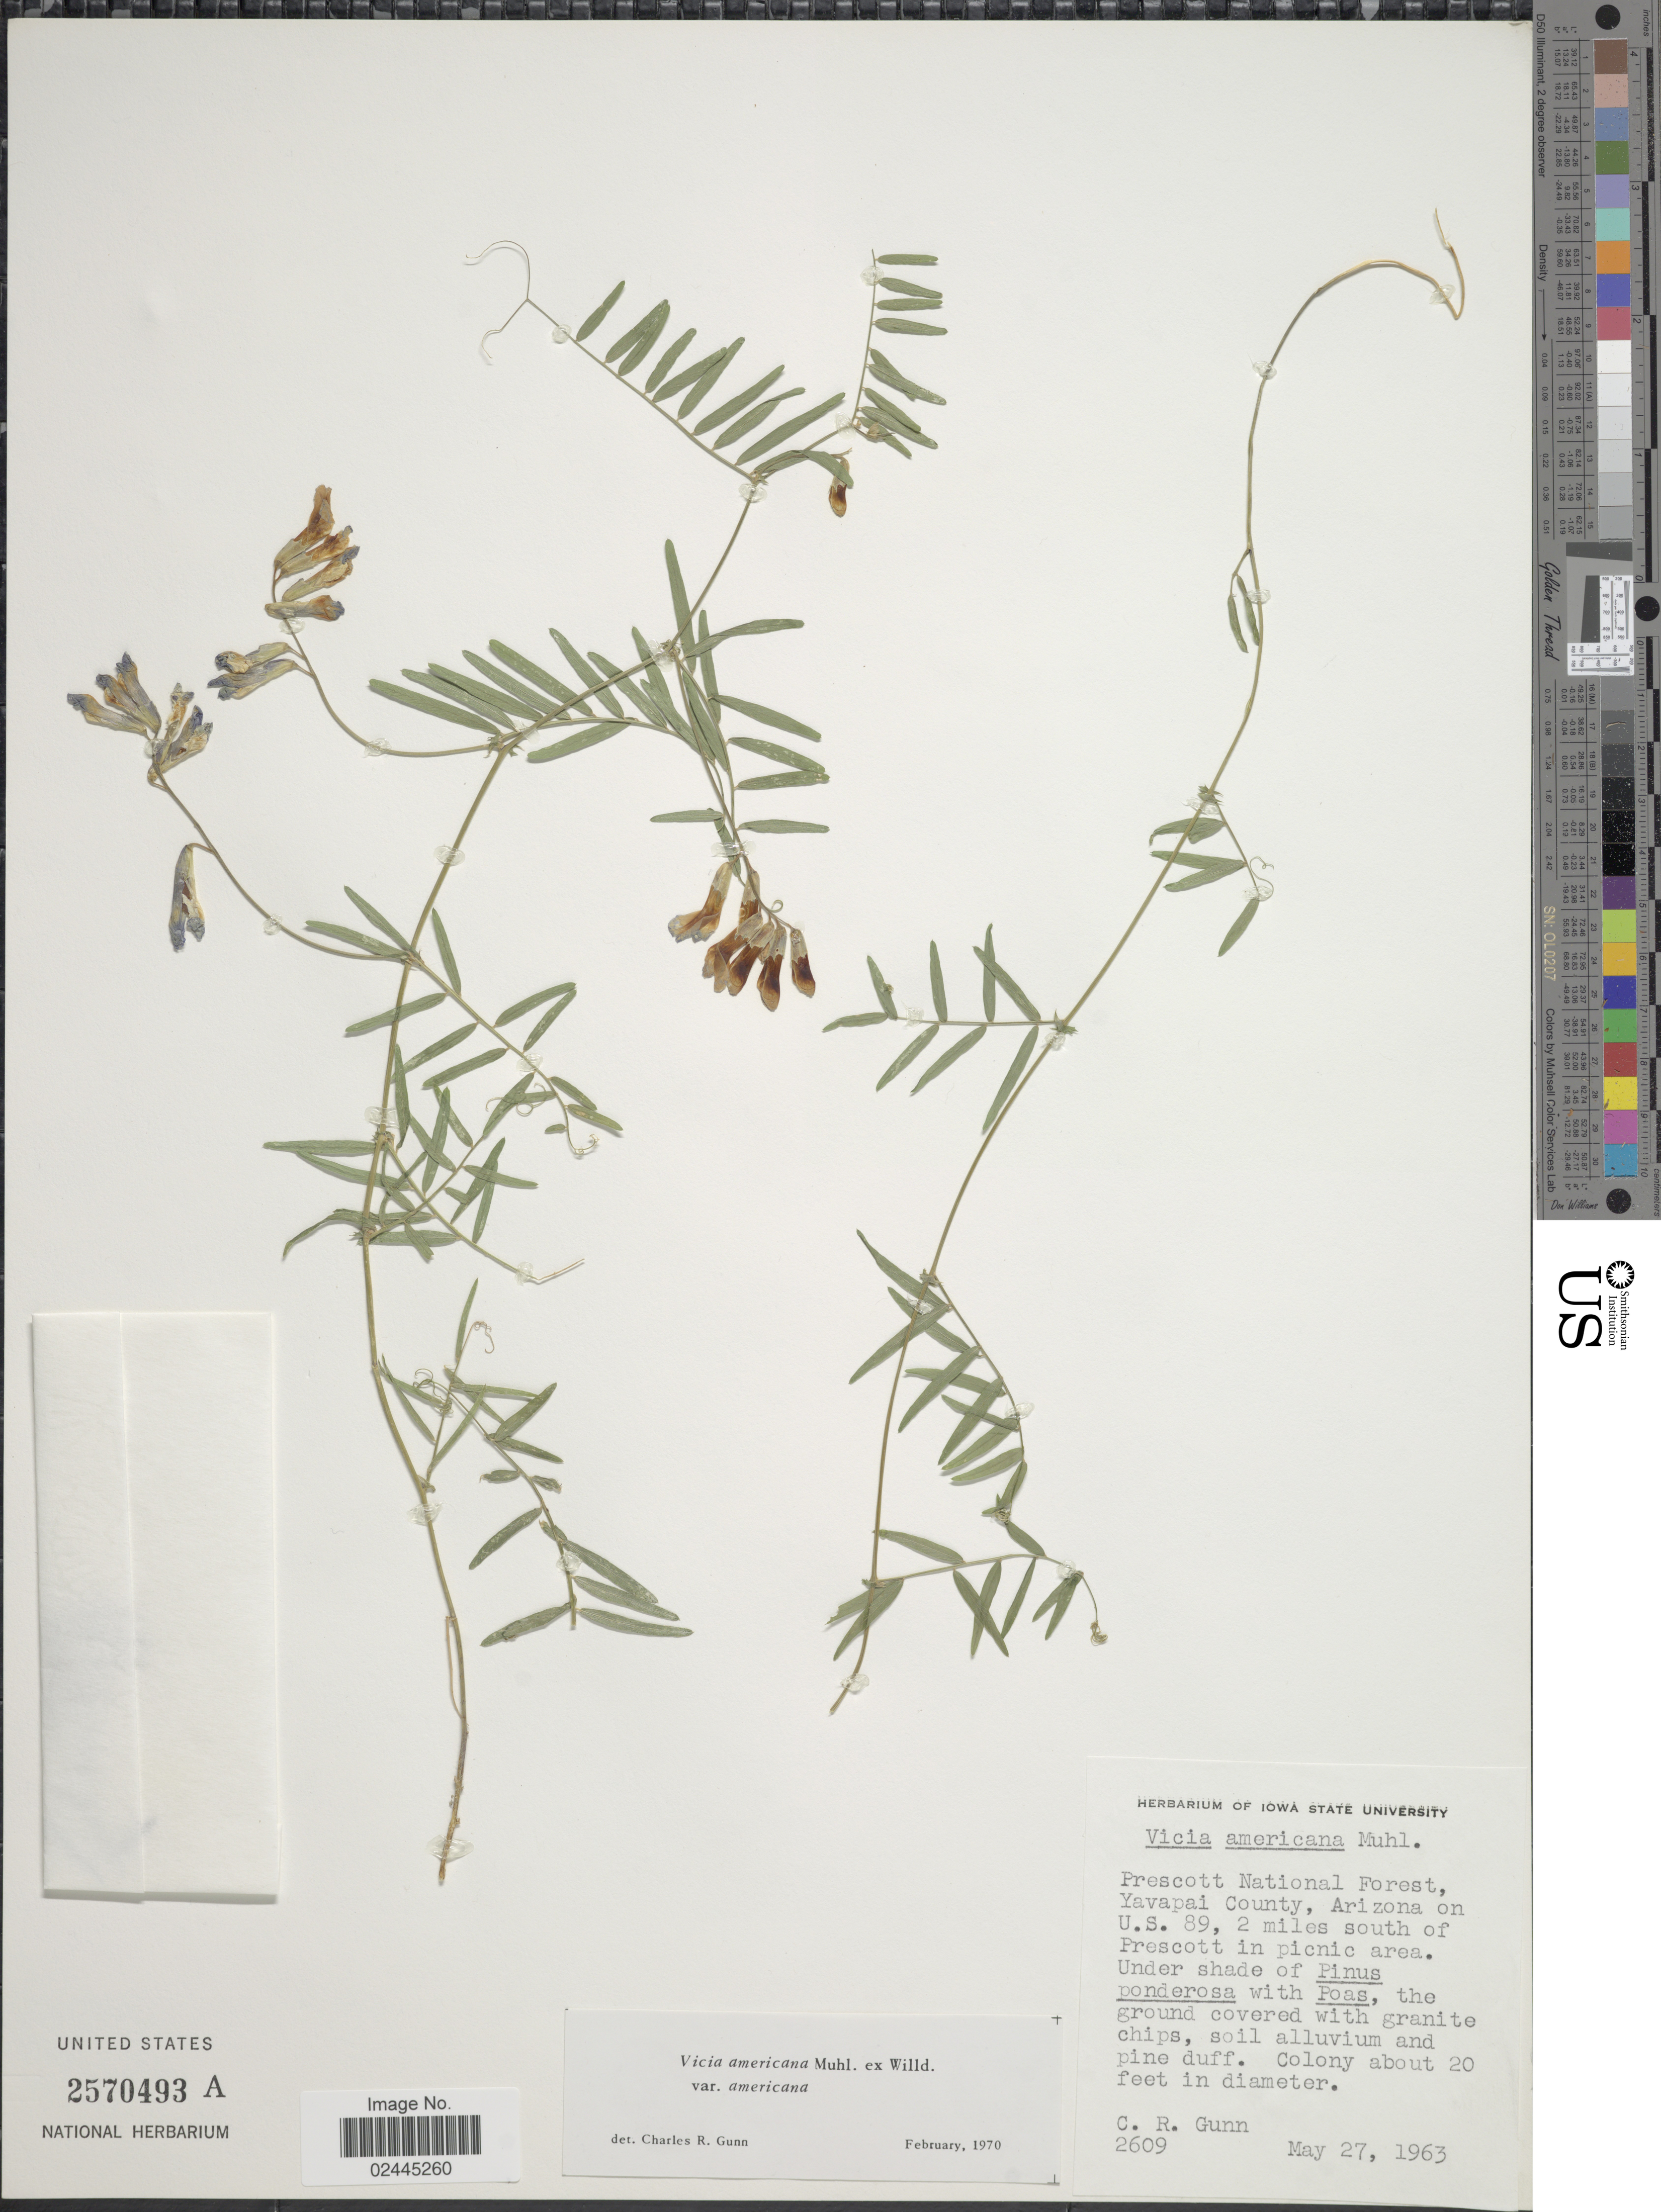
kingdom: Plantae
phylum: Tracheophyta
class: Magnoliopsida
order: Fabales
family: Fabaceae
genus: Vicia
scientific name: Vicia americana var. americana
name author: Muhl. ex Willd.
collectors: C. R. Gunn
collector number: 2609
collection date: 1963-05-27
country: United States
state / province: Arizona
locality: Prescott National Forest, Yavapai County, Arizone on U.S. 89, 2 miles south of Prescott in picnic area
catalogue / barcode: US 2570493A